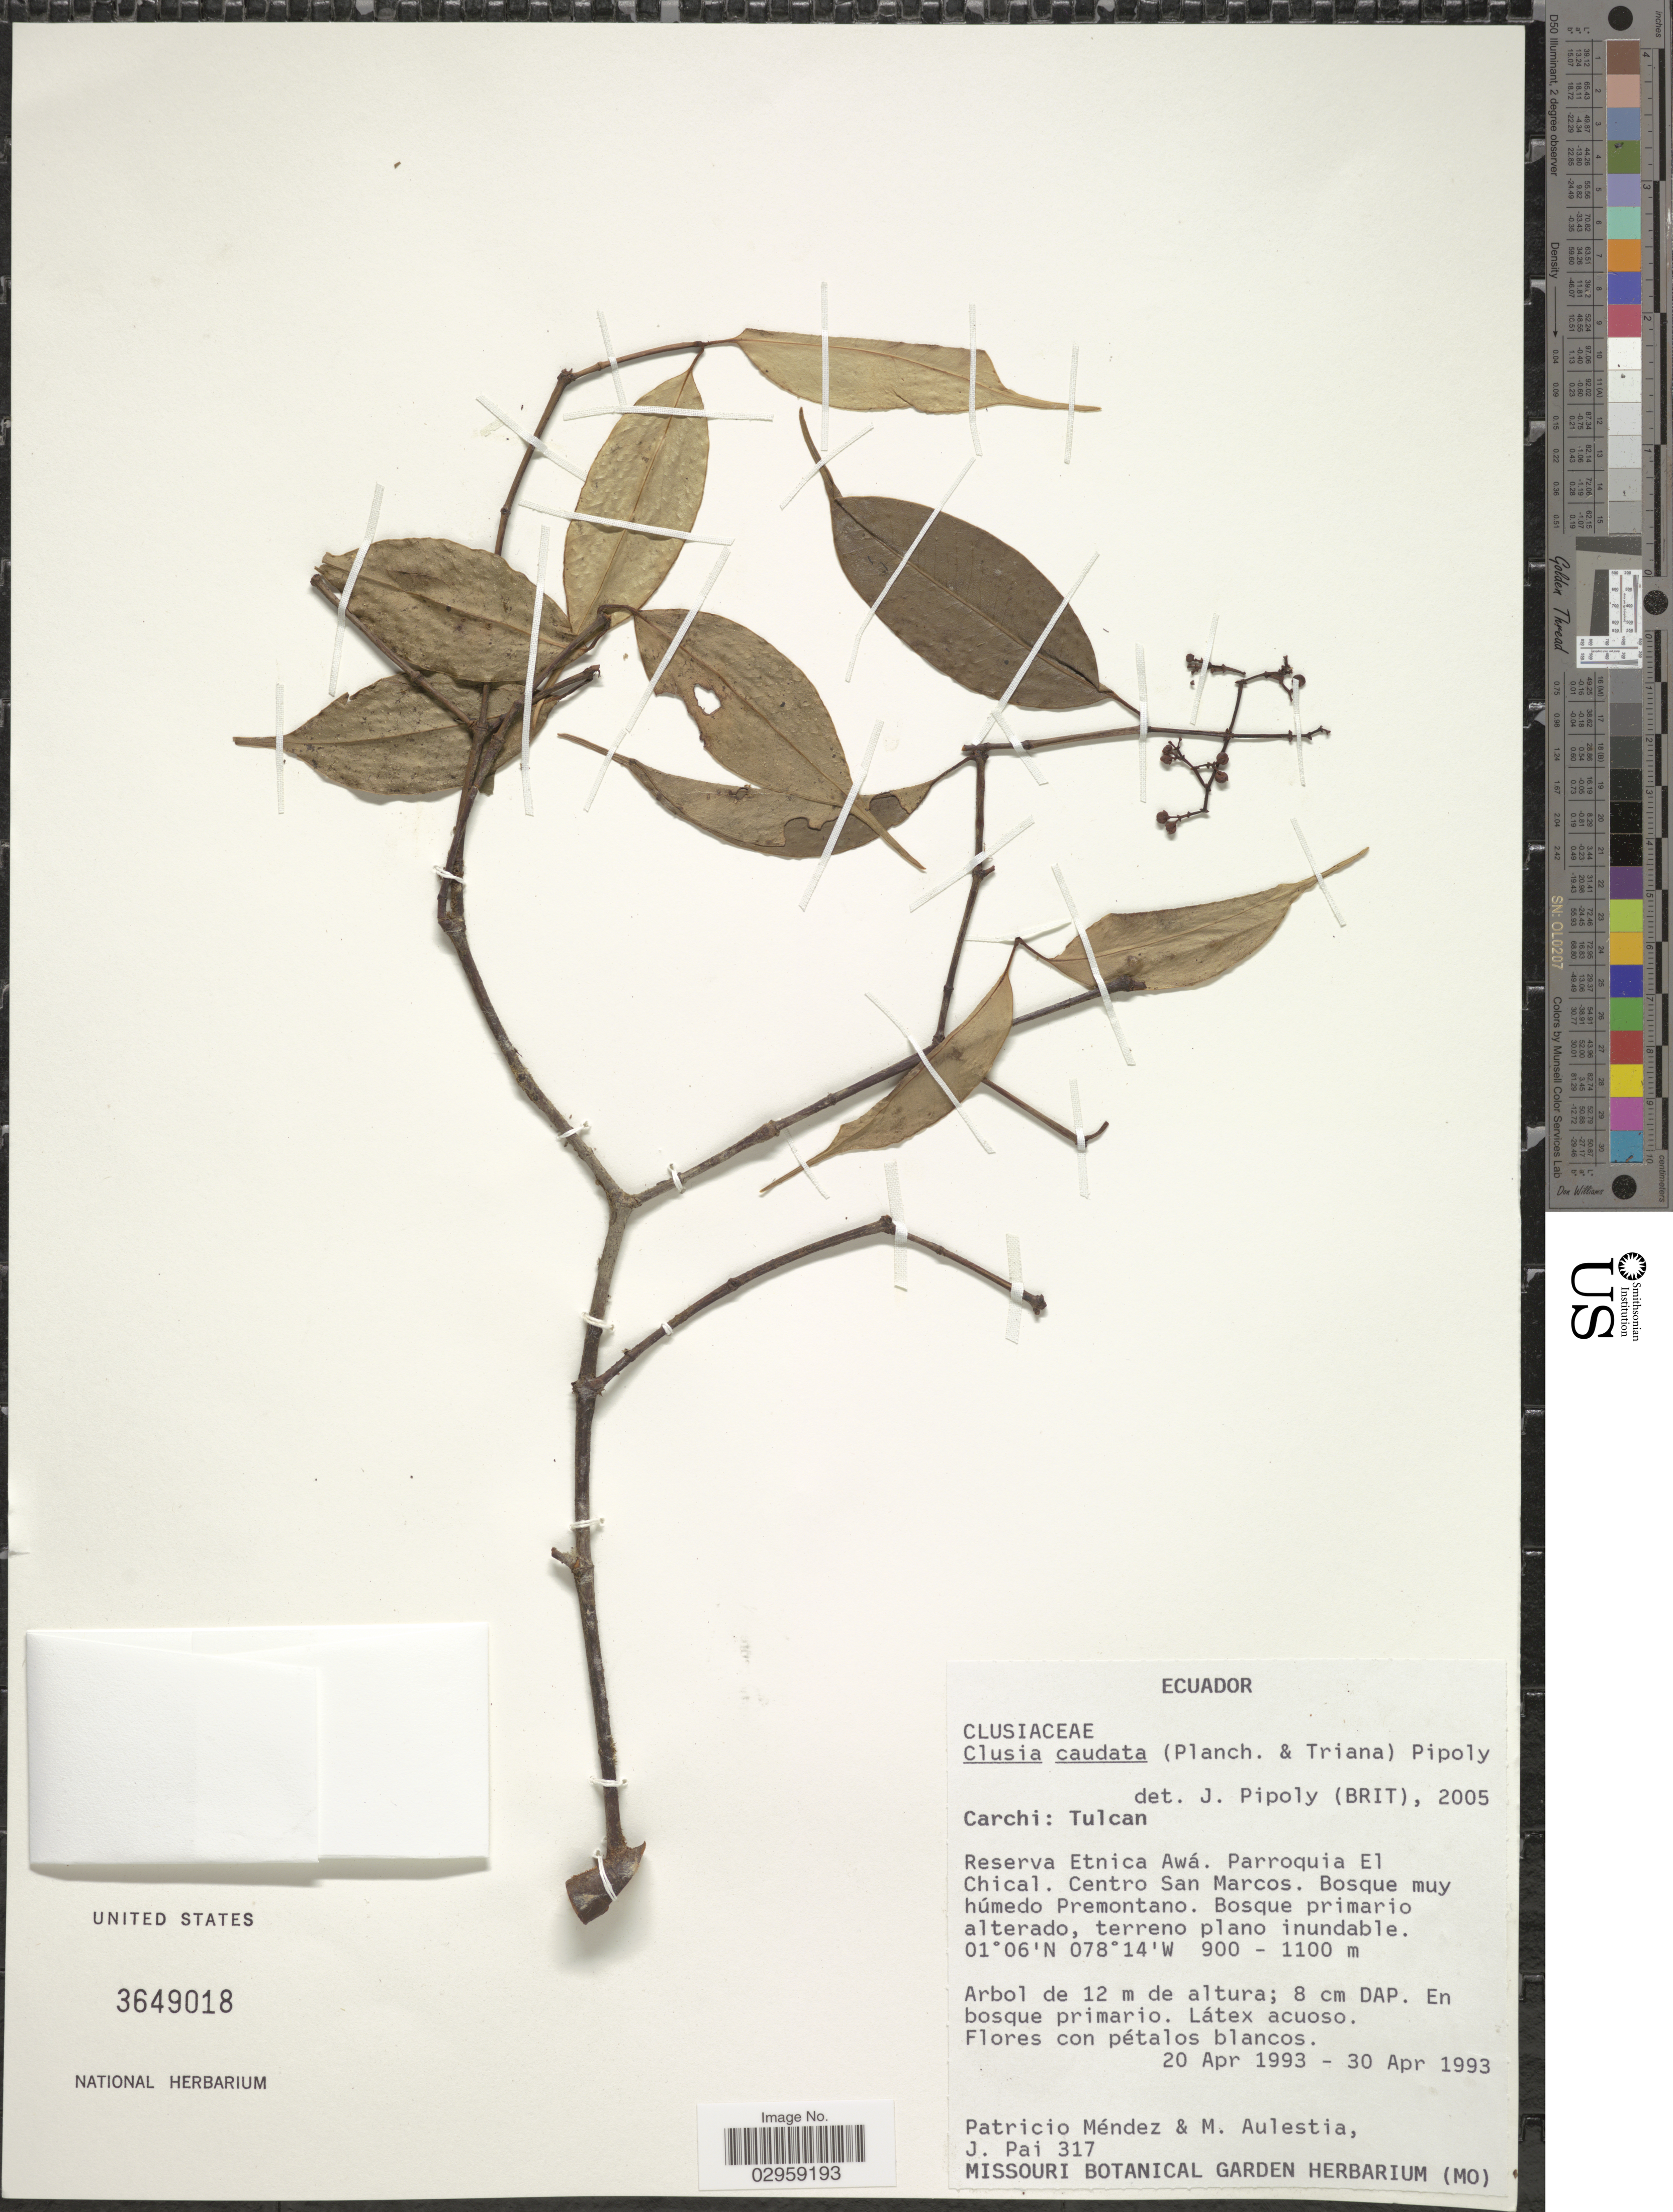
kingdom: Plantae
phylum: Tracheophyta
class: Magnoliopsida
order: Malpighiales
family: Clusiaceae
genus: Clusia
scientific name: Clusia caudata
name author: (Planch. & Triana) Pipoly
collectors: P. Méndez, M. Aulestia & J. Pai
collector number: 317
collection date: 1993-04-20/1993-04-30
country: Ecuador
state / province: Carchi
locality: Tulcan. Reserva Etnica Awá. Parroquia El Chical. Centro San Marcos. Bosque muy húmedo Premontano.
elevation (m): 900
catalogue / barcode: US 3649018